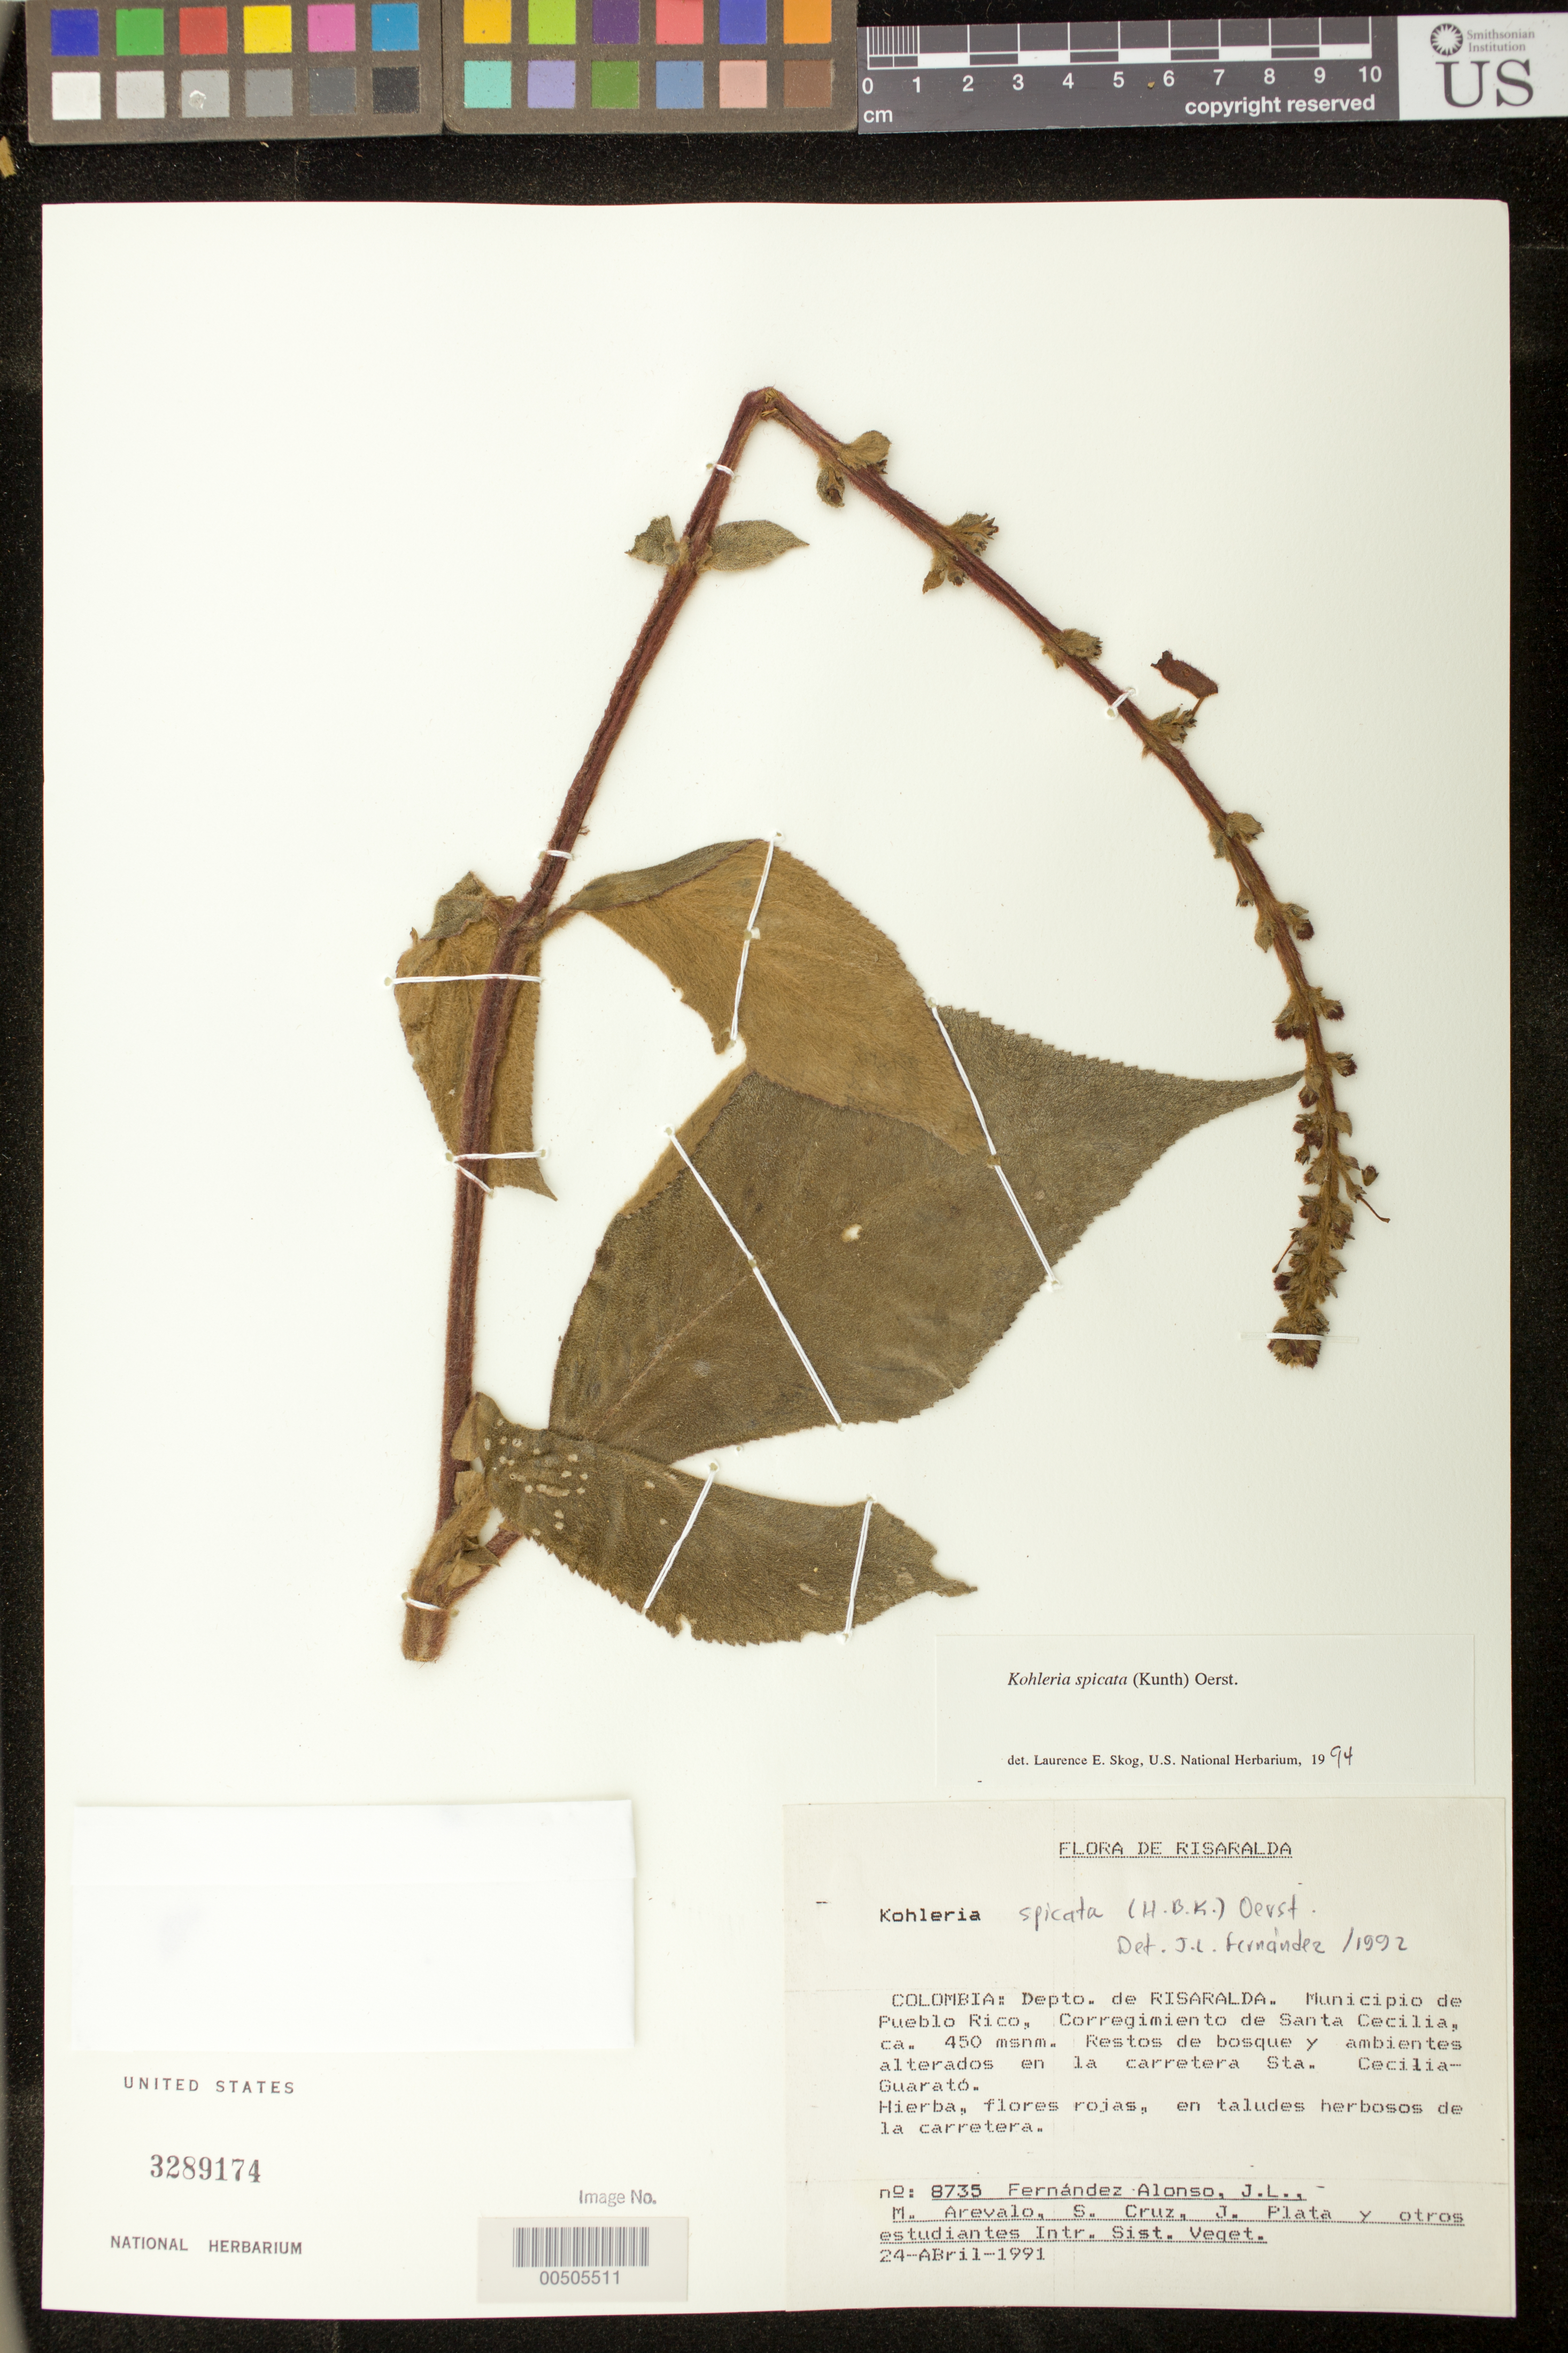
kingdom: Plantae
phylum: Tracheophyta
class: Magnoliopsida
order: Lamiales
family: Gesneriaceae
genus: Kohleria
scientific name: Kohleria spicata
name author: (Kunth) Oerst.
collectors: J. L. Fernández-Alonso, M. Arevalo, S. Cruz, J. Plata & et al.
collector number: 8735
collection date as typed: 24 Apr 1991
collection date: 1991-04-24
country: Colombia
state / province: Risaralda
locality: Pueblo Rico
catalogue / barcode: US 3289174